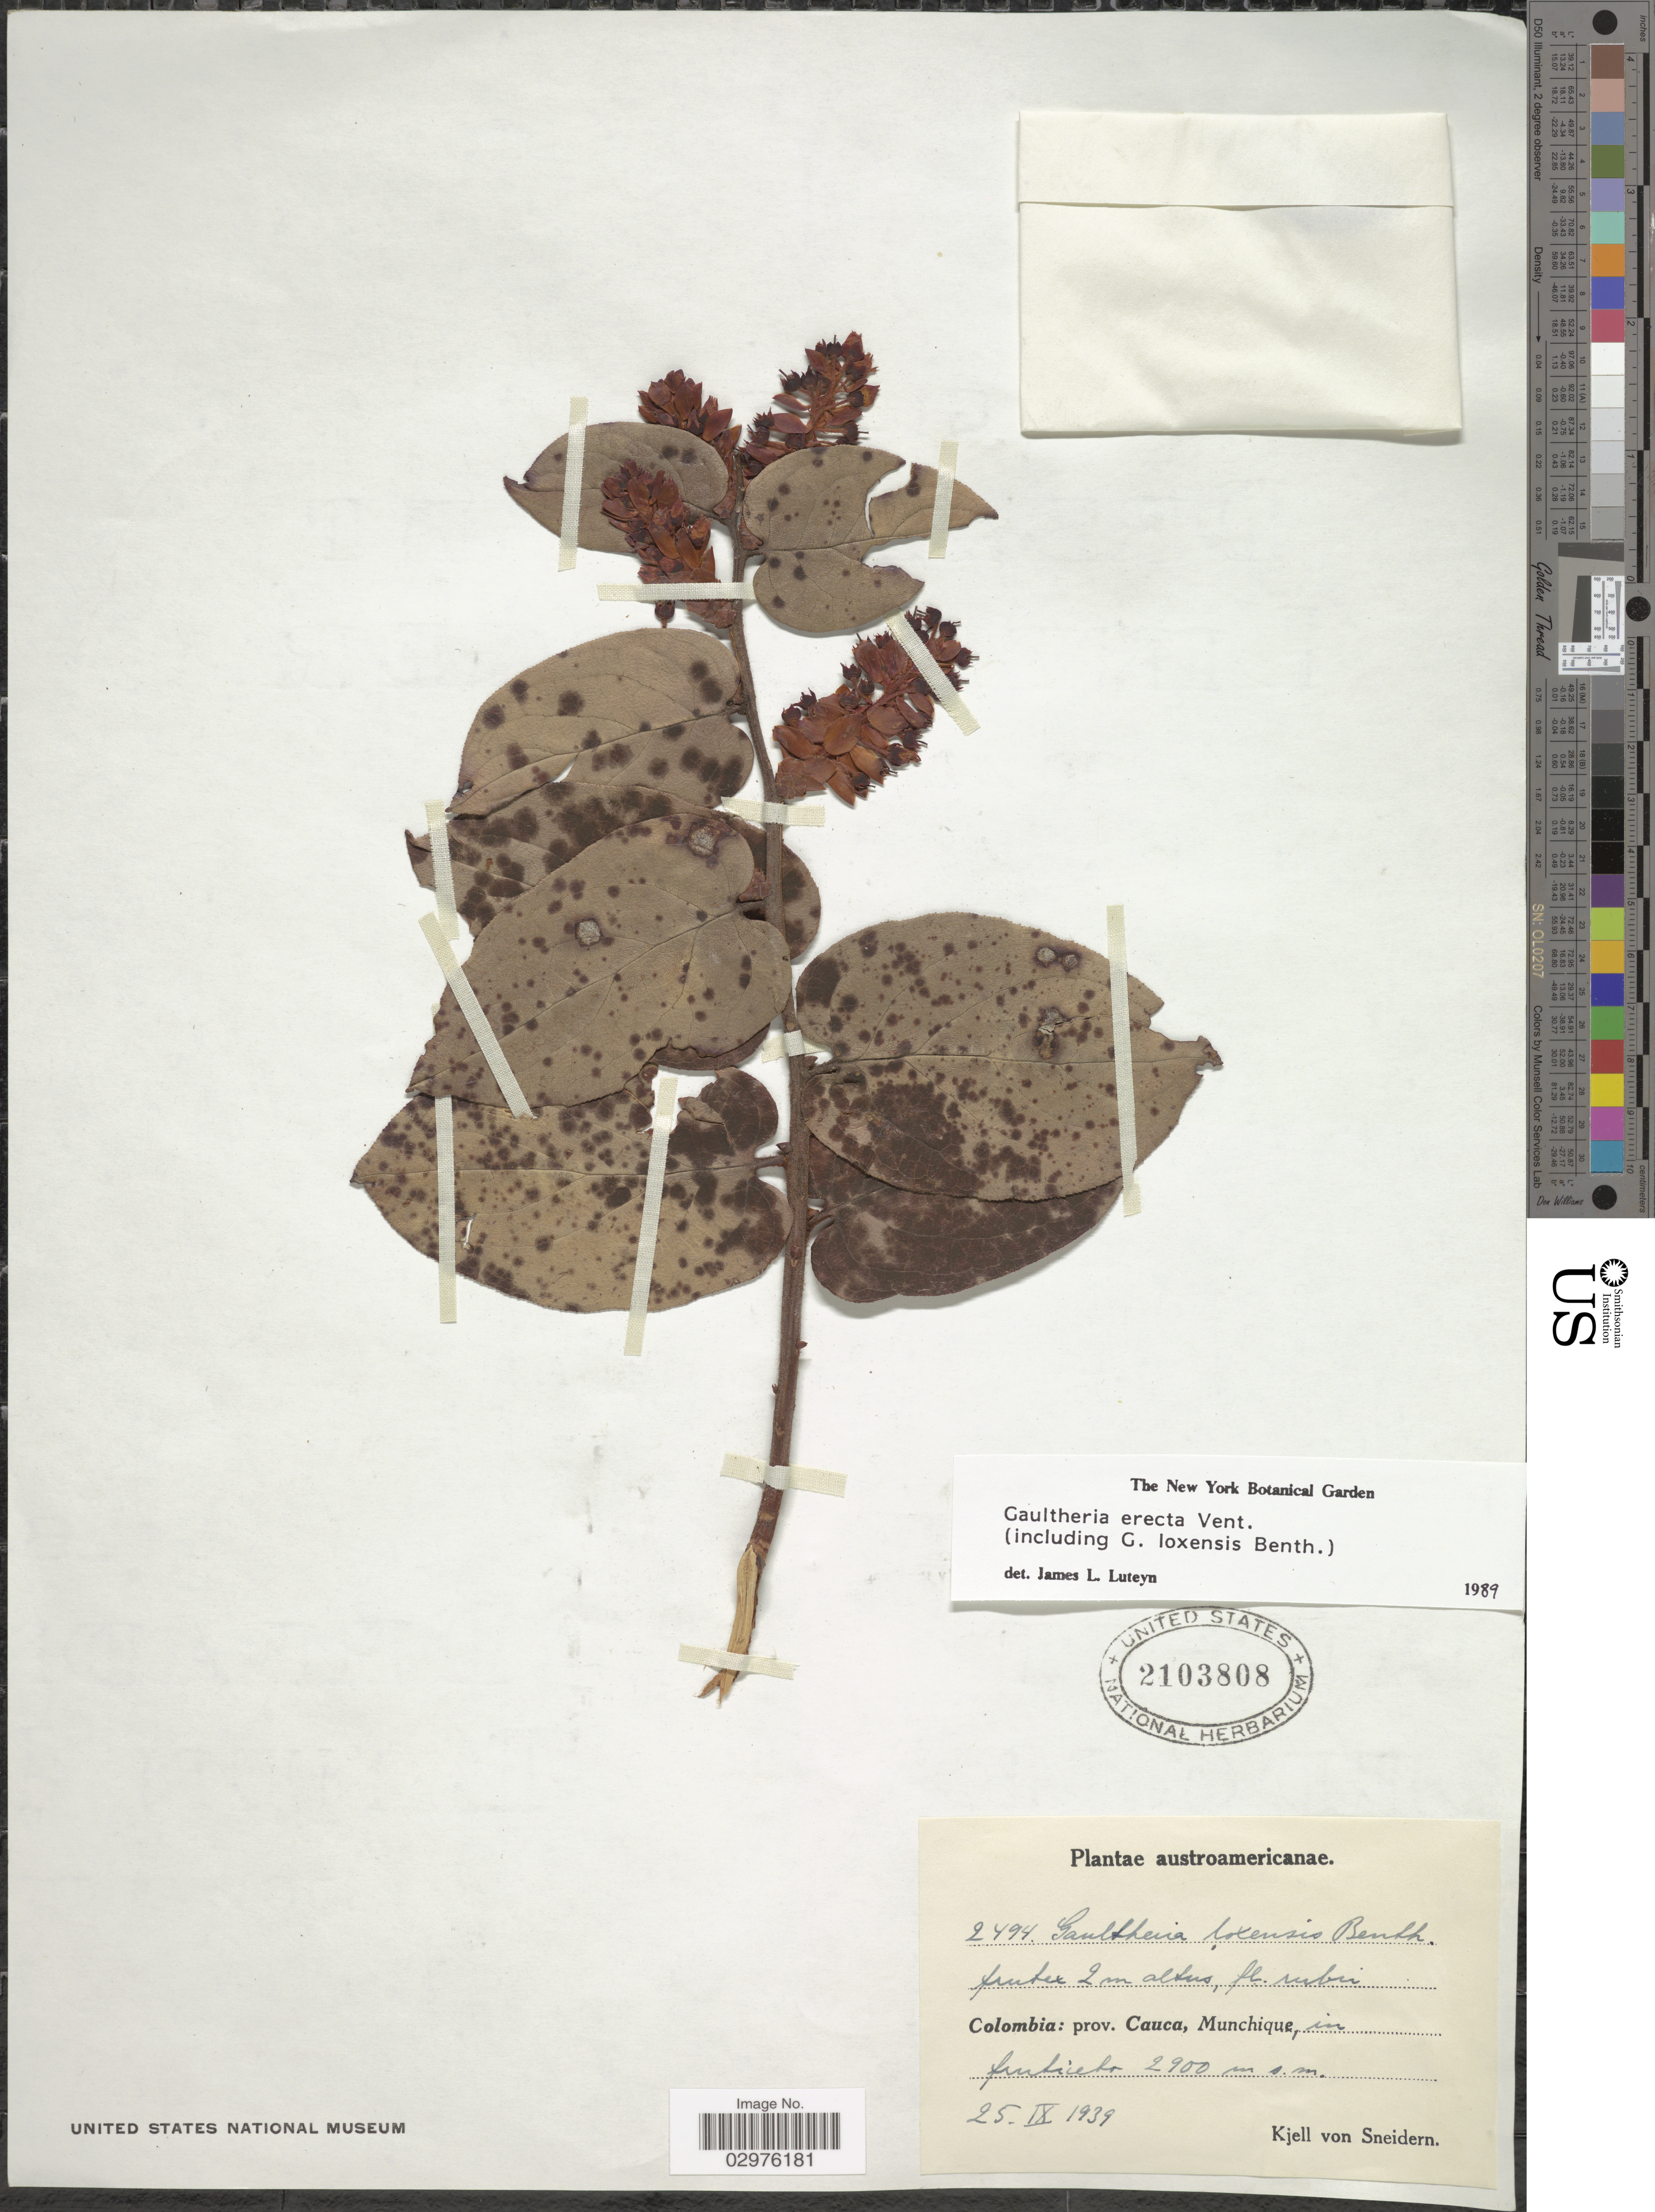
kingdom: Plantae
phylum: Tracheophyta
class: Magnoliopsida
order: Ericales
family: Ericaceae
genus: Gaultheria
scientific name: Gaultheria erecta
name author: Vent.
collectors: K. von Sneidern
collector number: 2494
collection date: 1939-09-25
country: Colombia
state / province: Cauca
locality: Prov. Cauca, Munchique, in fruticetr.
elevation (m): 2900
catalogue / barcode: US 2103808